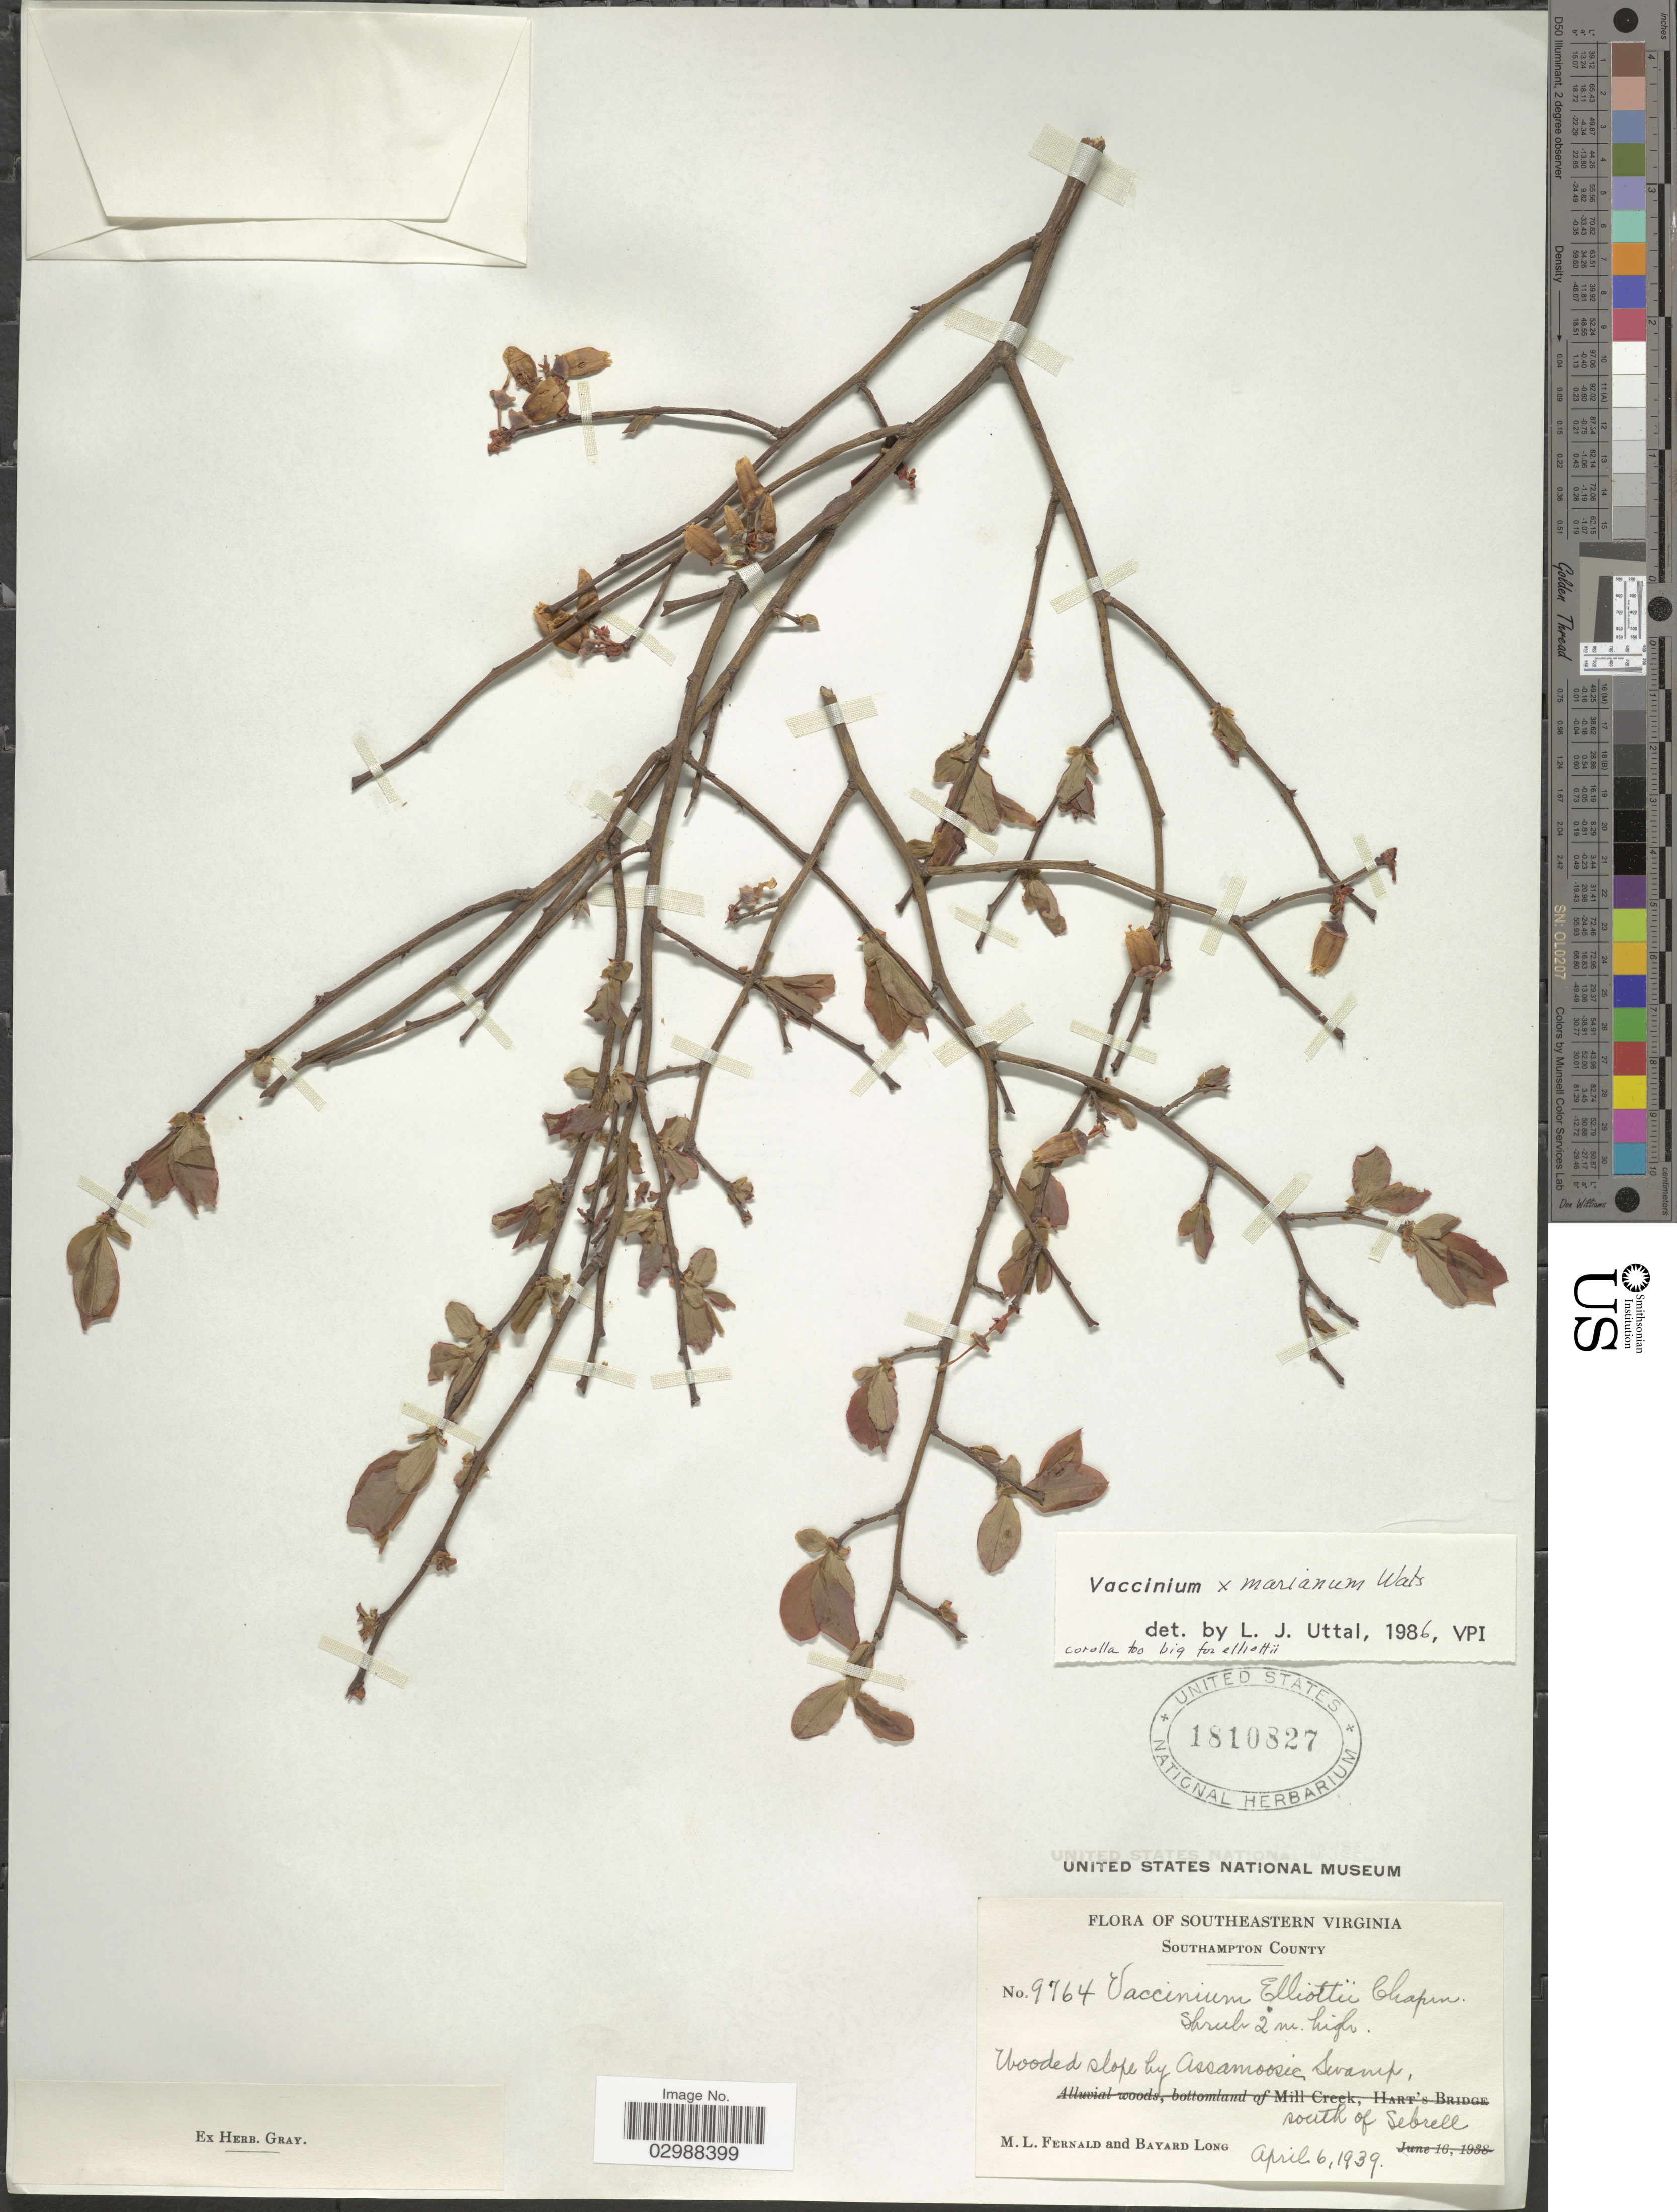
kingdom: Plantae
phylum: Tracheophyta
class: Magnoliopsida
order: Ericales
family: Ericaceae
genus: Vaccinium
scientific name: Vaccinium x marianum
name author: P. Watson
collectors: M. L. Fernald & B. Long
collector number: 9764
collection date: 1939-04-06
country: United States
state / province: Virginia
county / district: Southampton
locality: Southeastern Virginia. Southampton County. Wooded slopes by Assamoosic swamps, south of Sebrell.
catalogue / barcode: US 1810827